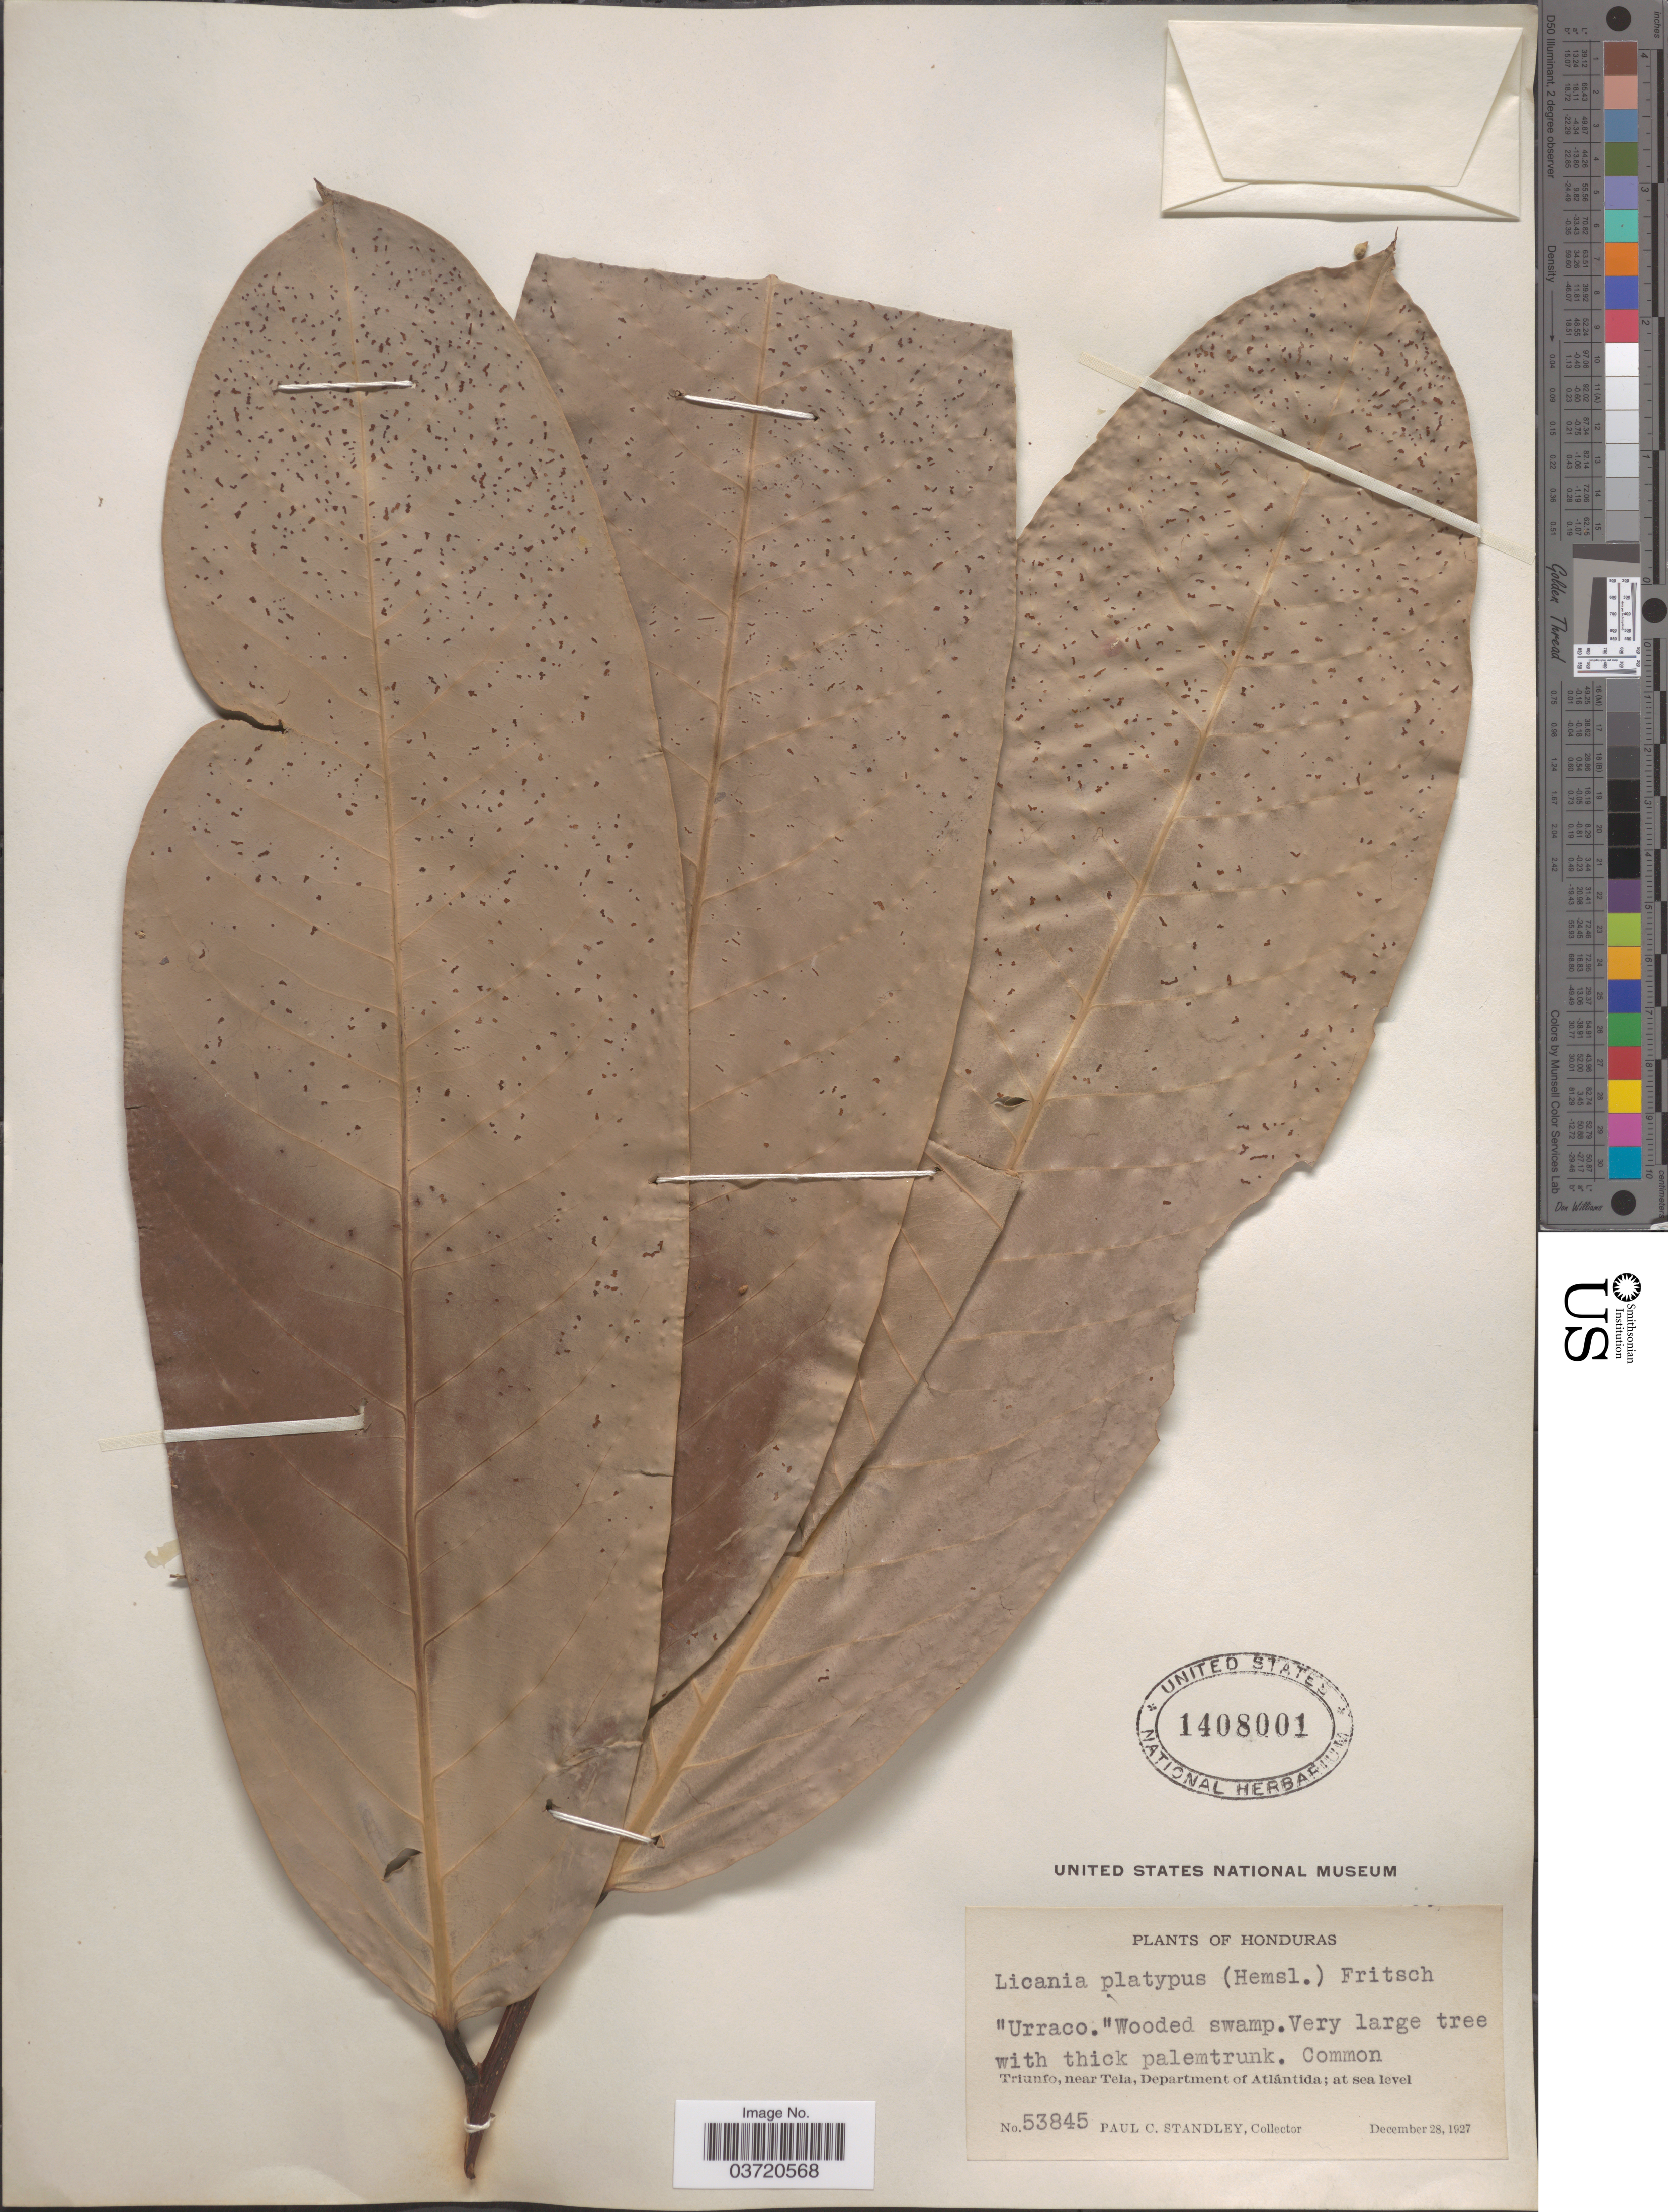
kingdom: Plantae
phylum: Tracheophyta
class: Magnoliopsida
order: Malpighiales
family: Chrysobalanaceae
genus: Moquilea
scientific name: Moquilea platypus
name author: Hemsl.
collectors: P. C. Standley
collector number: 53845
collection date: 1927-12-28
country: Honduras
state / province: Atlantida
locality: Triunfo, near Tela, Department of Atlántida.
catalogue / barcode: US 1408001